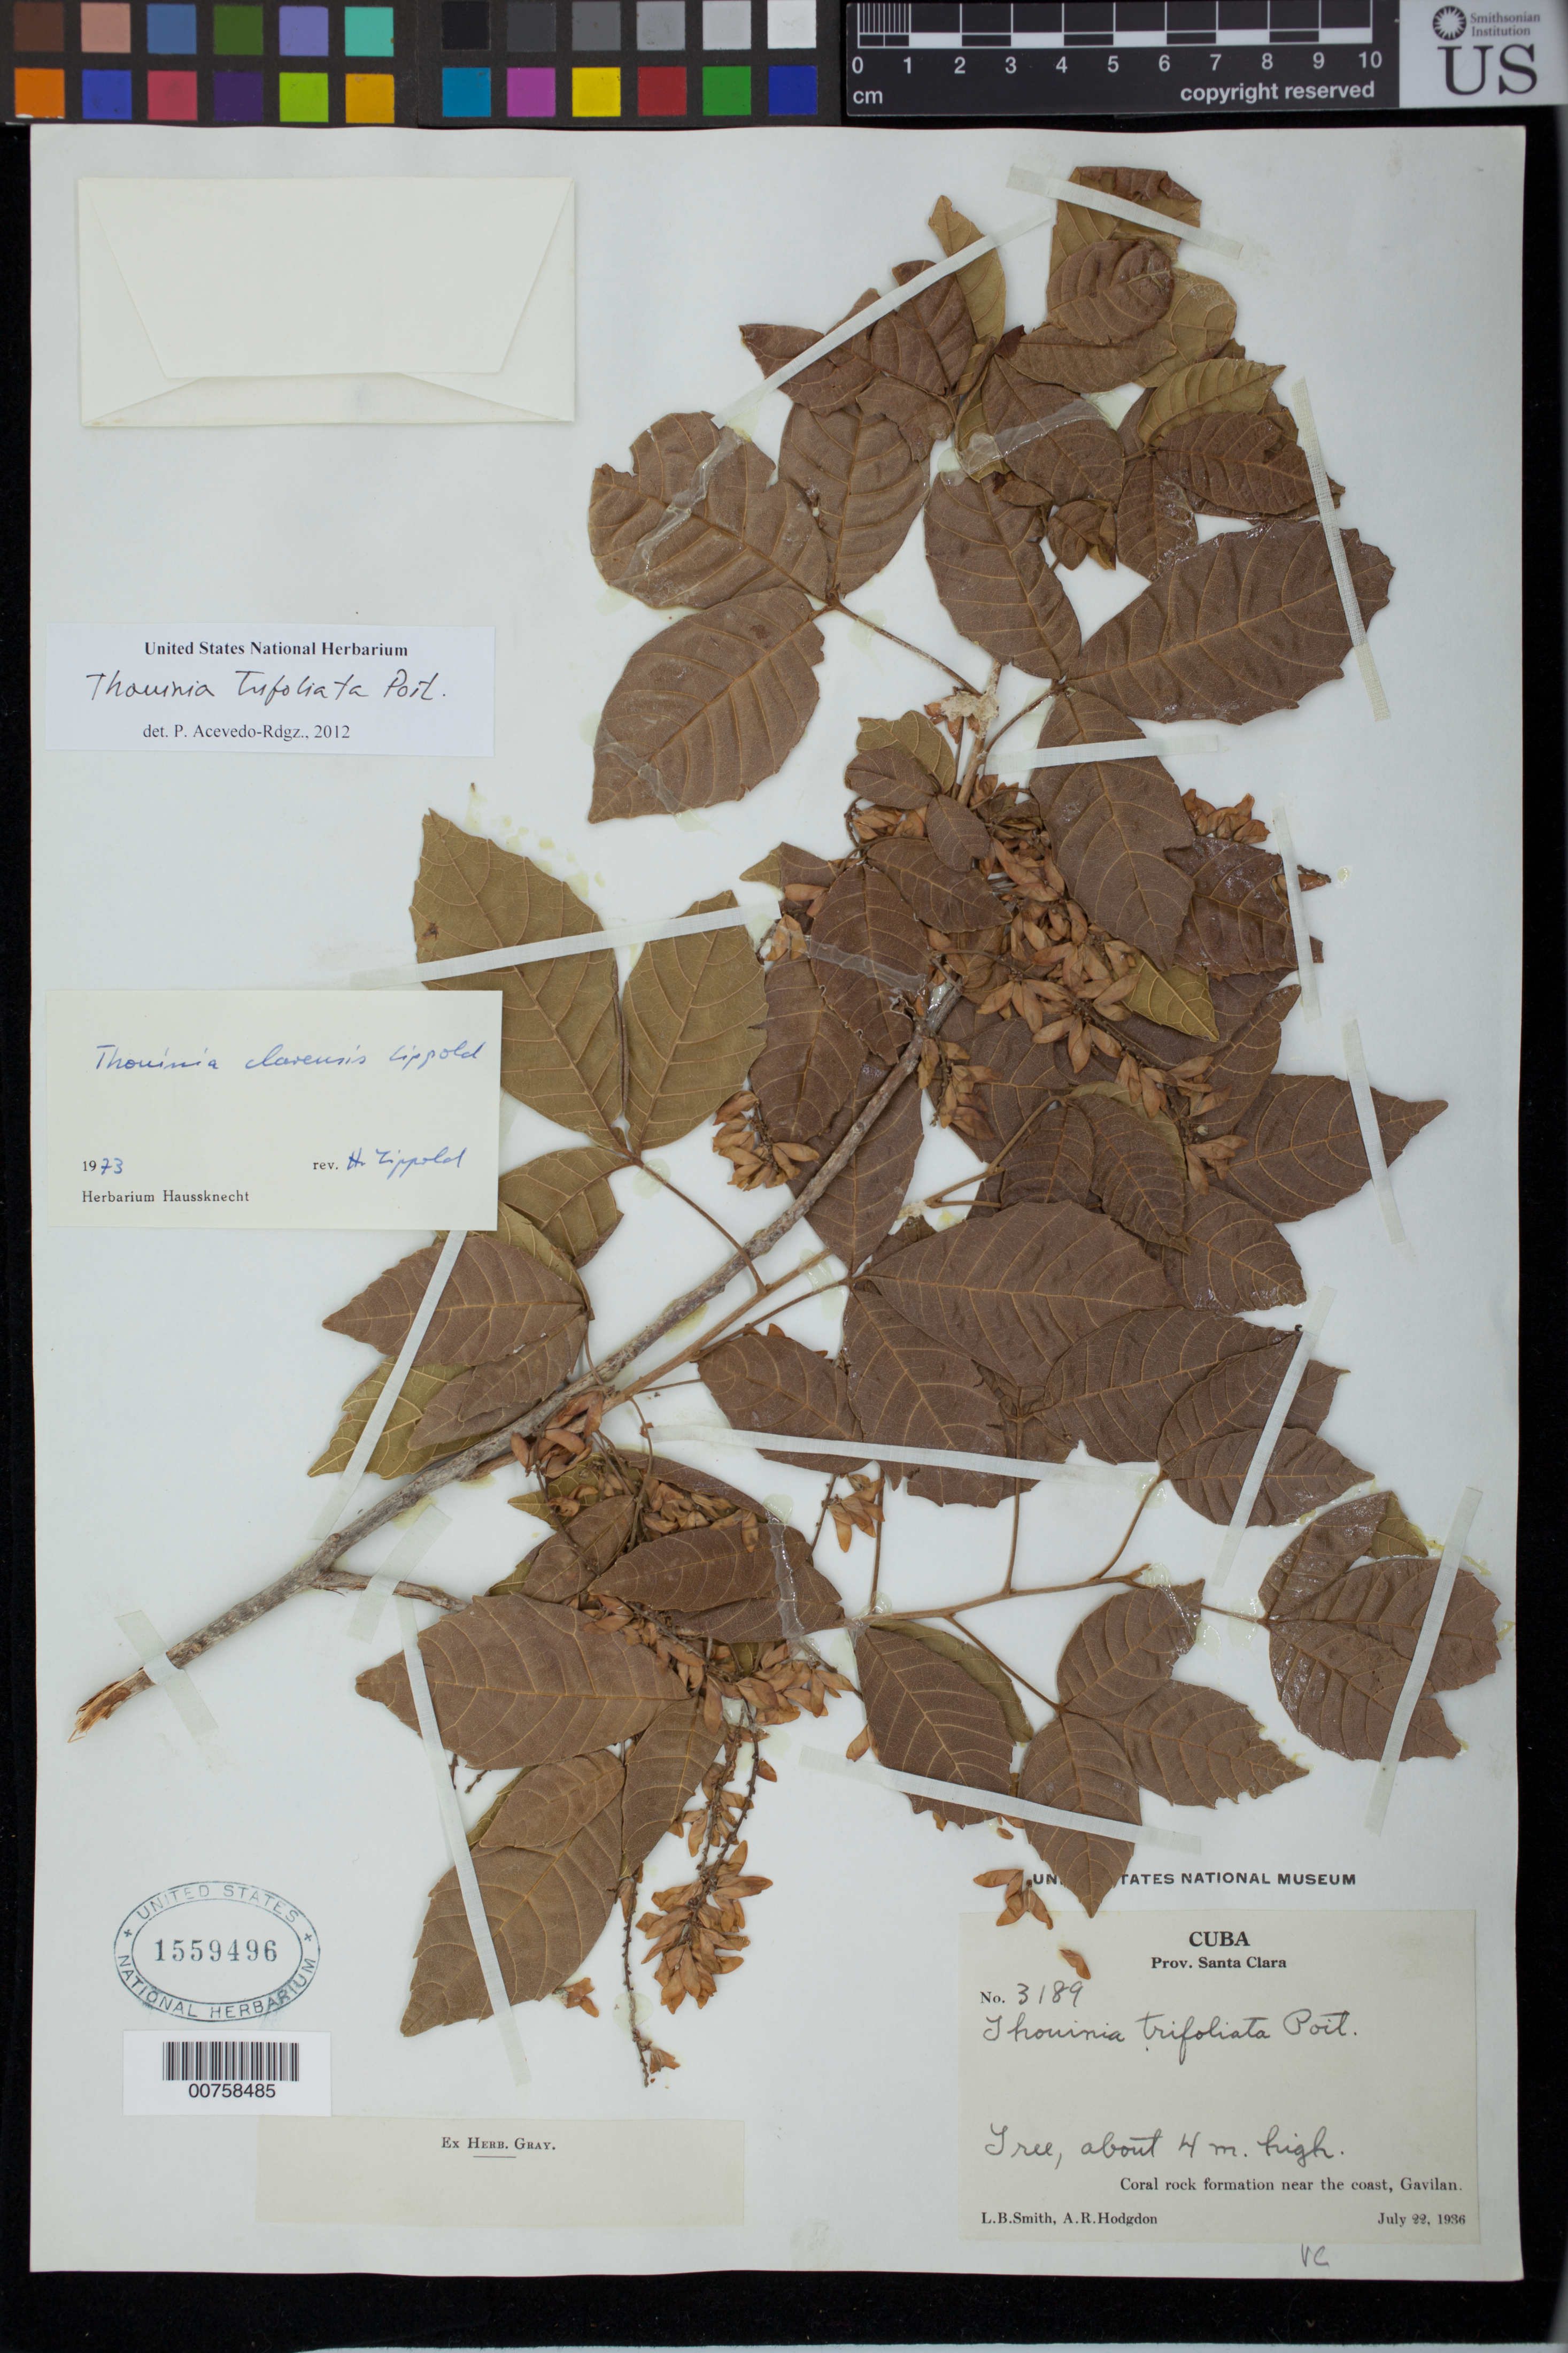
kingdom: Plantae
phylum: Tracheophyta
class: Magnoliopsida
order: Sapindales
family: Sapindaceae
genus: Thouinia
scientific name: Thouinia trifoliata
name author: Poit.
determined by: Acevedo-Rodríguez, P., (BOT), Smithsonian Institution - National Museum of Natural History (UNITED STATES)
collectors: L. Smith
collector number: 3189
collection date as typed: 22 Jul 1936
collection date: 1936-07-22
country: Cuba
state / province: Villa Clara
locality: Gavilan.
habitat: Coral rock formation near the coast.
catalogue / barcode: US 1559496